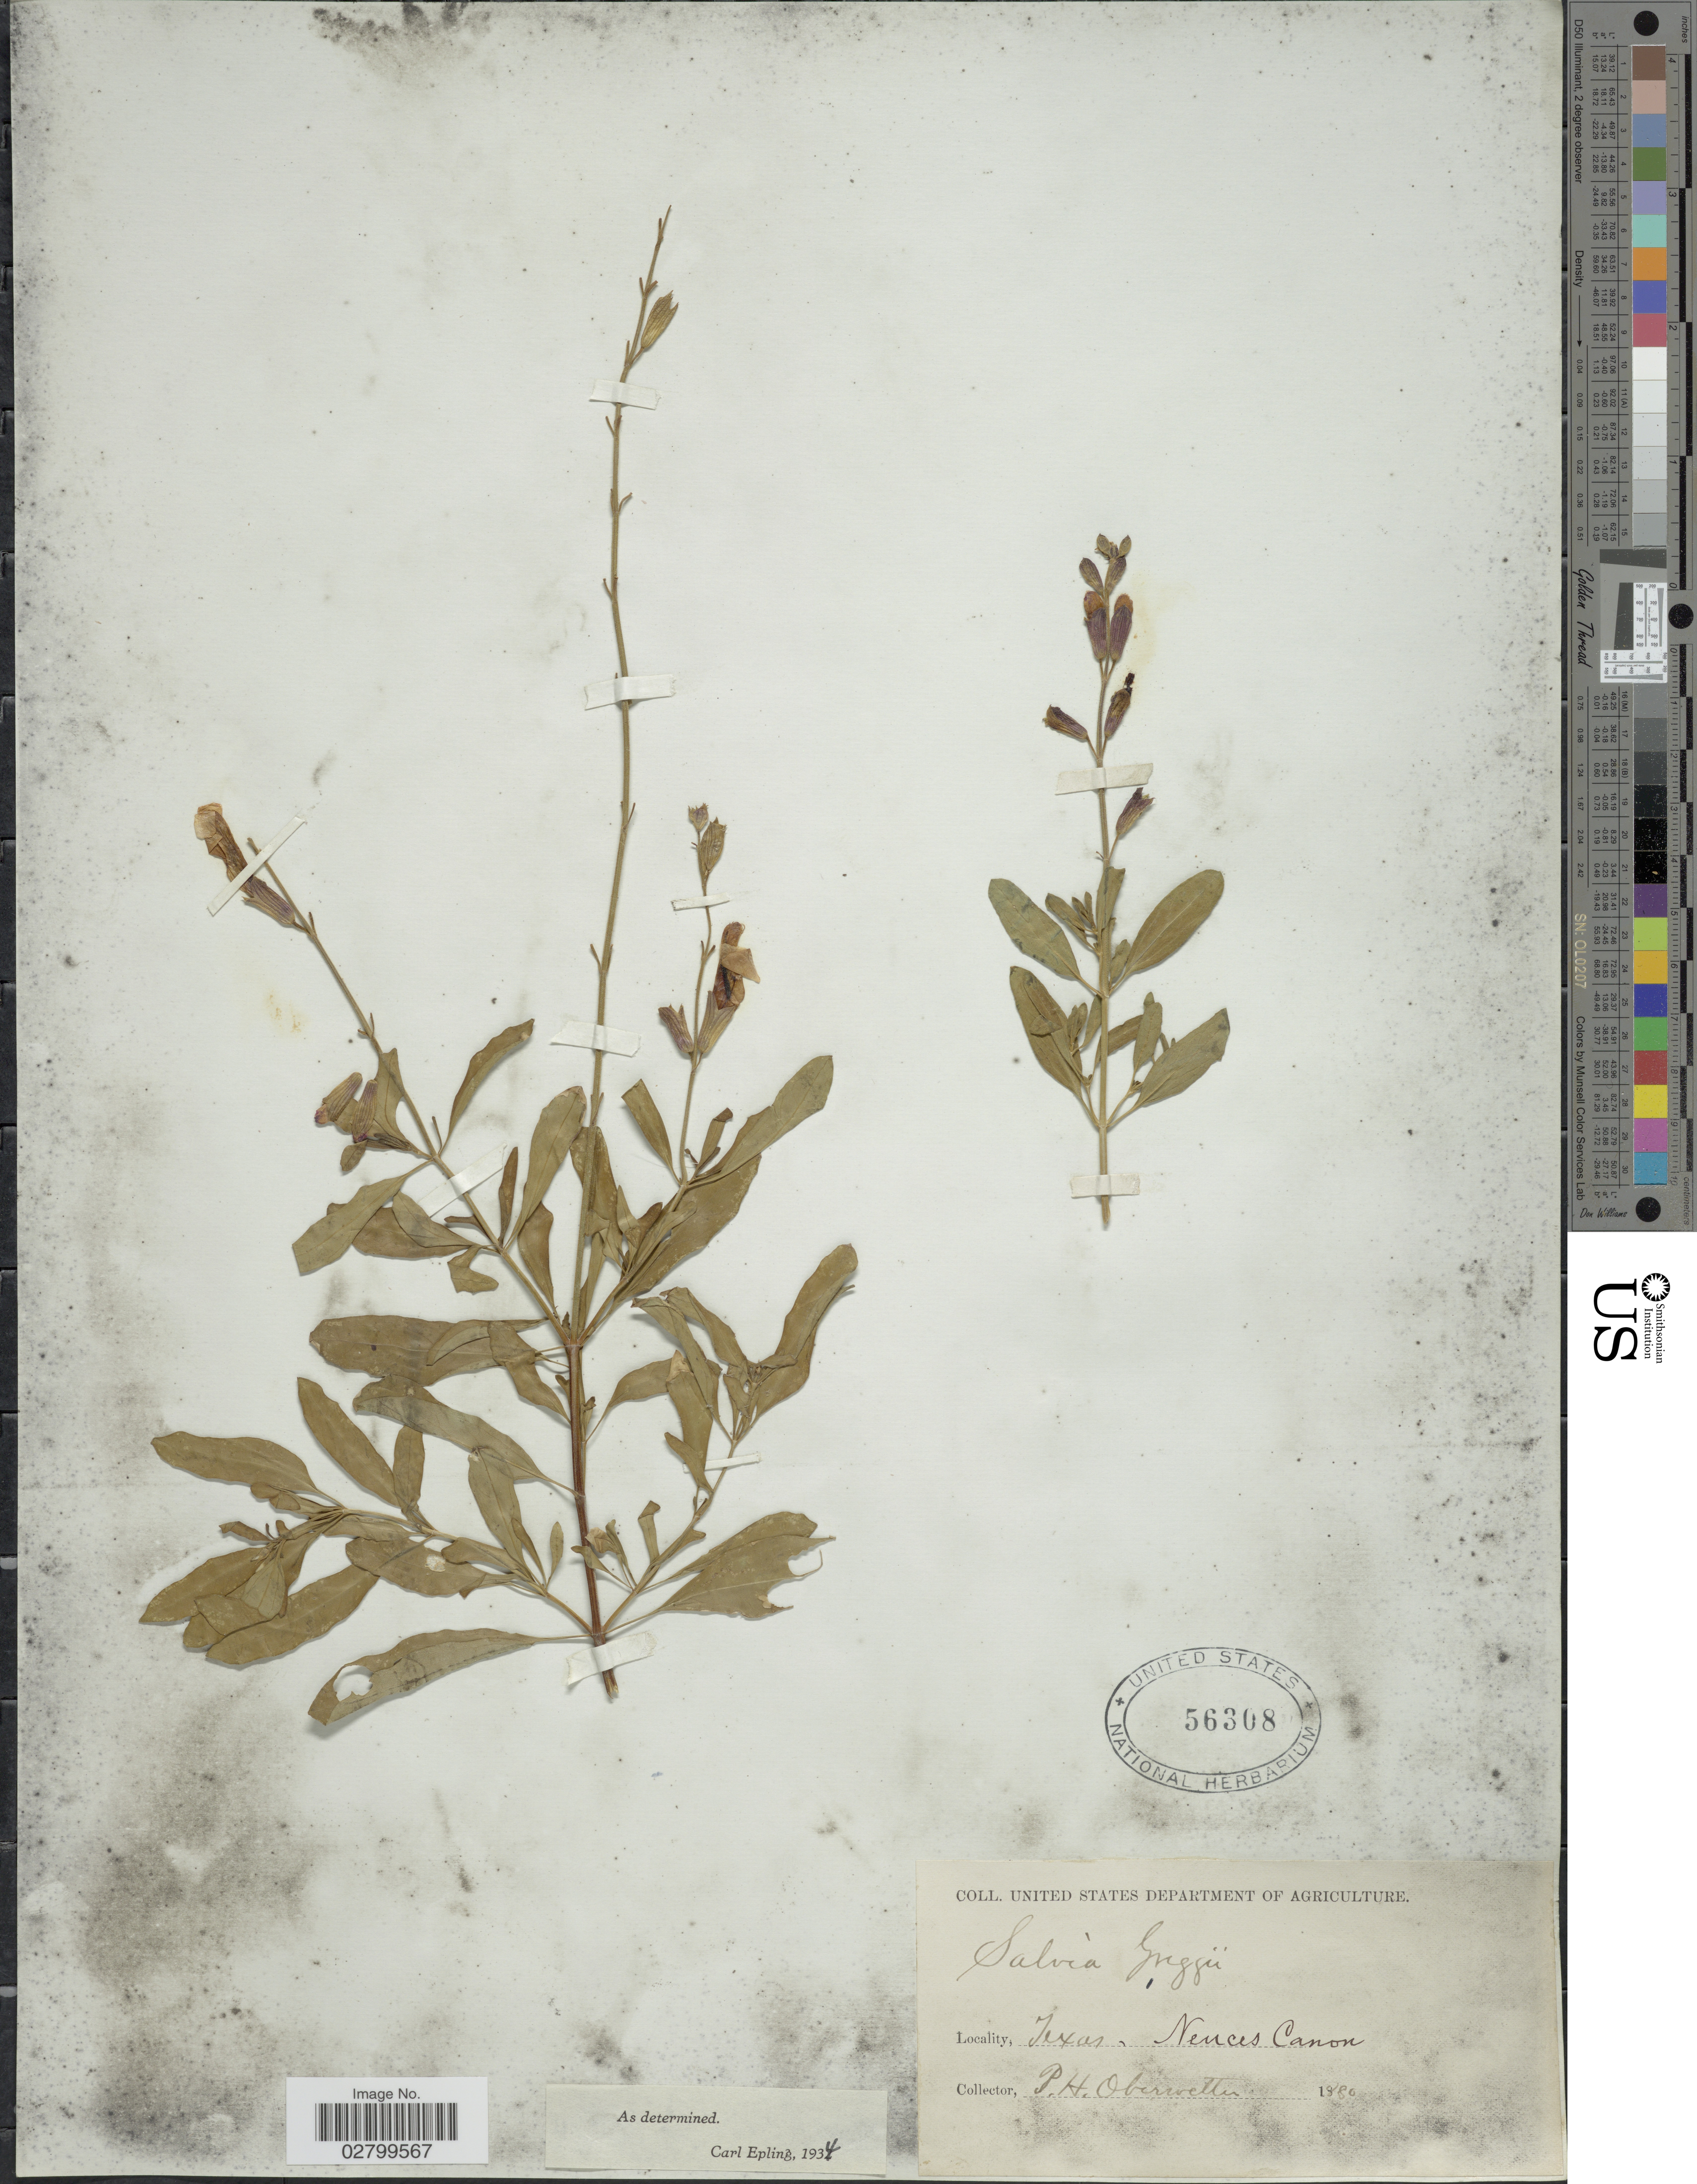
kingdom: Plantae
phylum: Tracheophyta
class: Magnoliopsida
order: Lamiales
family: Lamiaceae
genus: Salvia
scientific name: Salvia greggii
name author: A. Gray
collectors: P. Oberwetten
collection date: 1880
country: United States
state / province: Texas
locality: Texas, Neuces Canon.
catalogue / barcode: US 56308